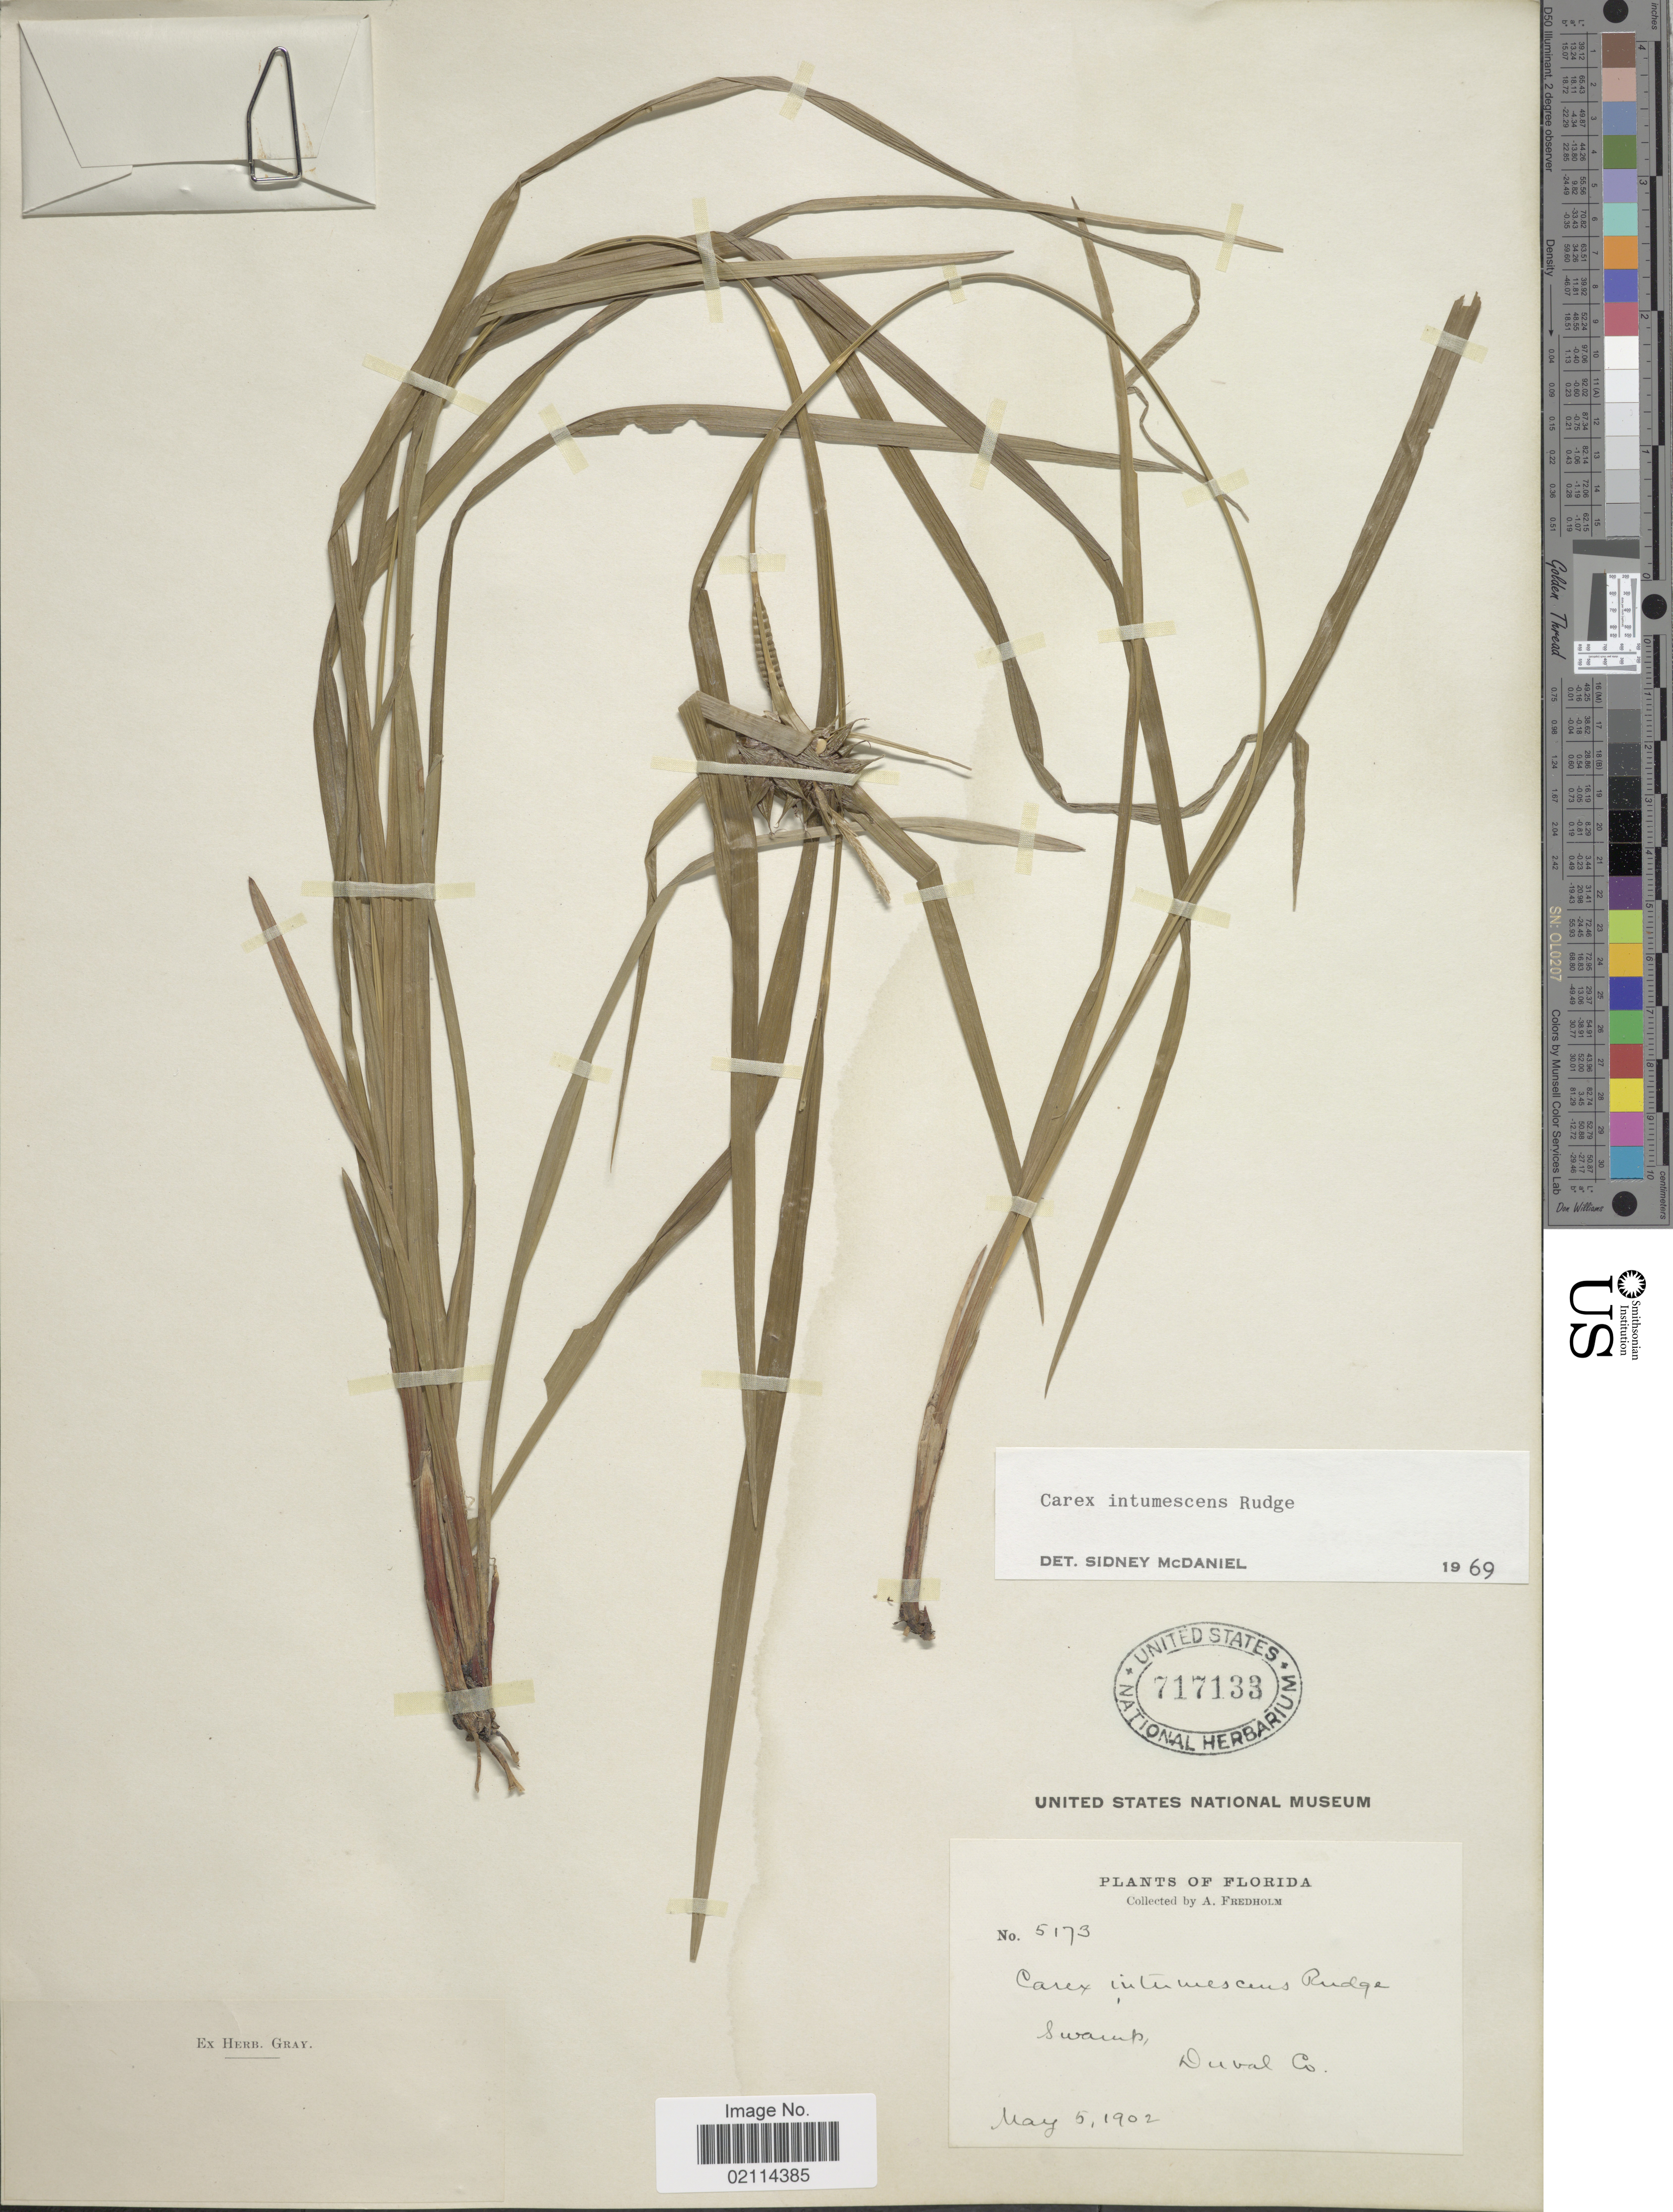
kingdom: Plantae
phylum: Tracheophyta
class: Liliopsida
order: Poales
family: Cyperaceae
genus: Carex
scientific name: Carex intumescens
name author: Rudge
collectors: A. Fredholm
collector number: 5173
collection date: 1902-05-05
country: United States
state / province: Florida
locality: Swamp, Duval Co.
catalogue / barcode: US 1717133